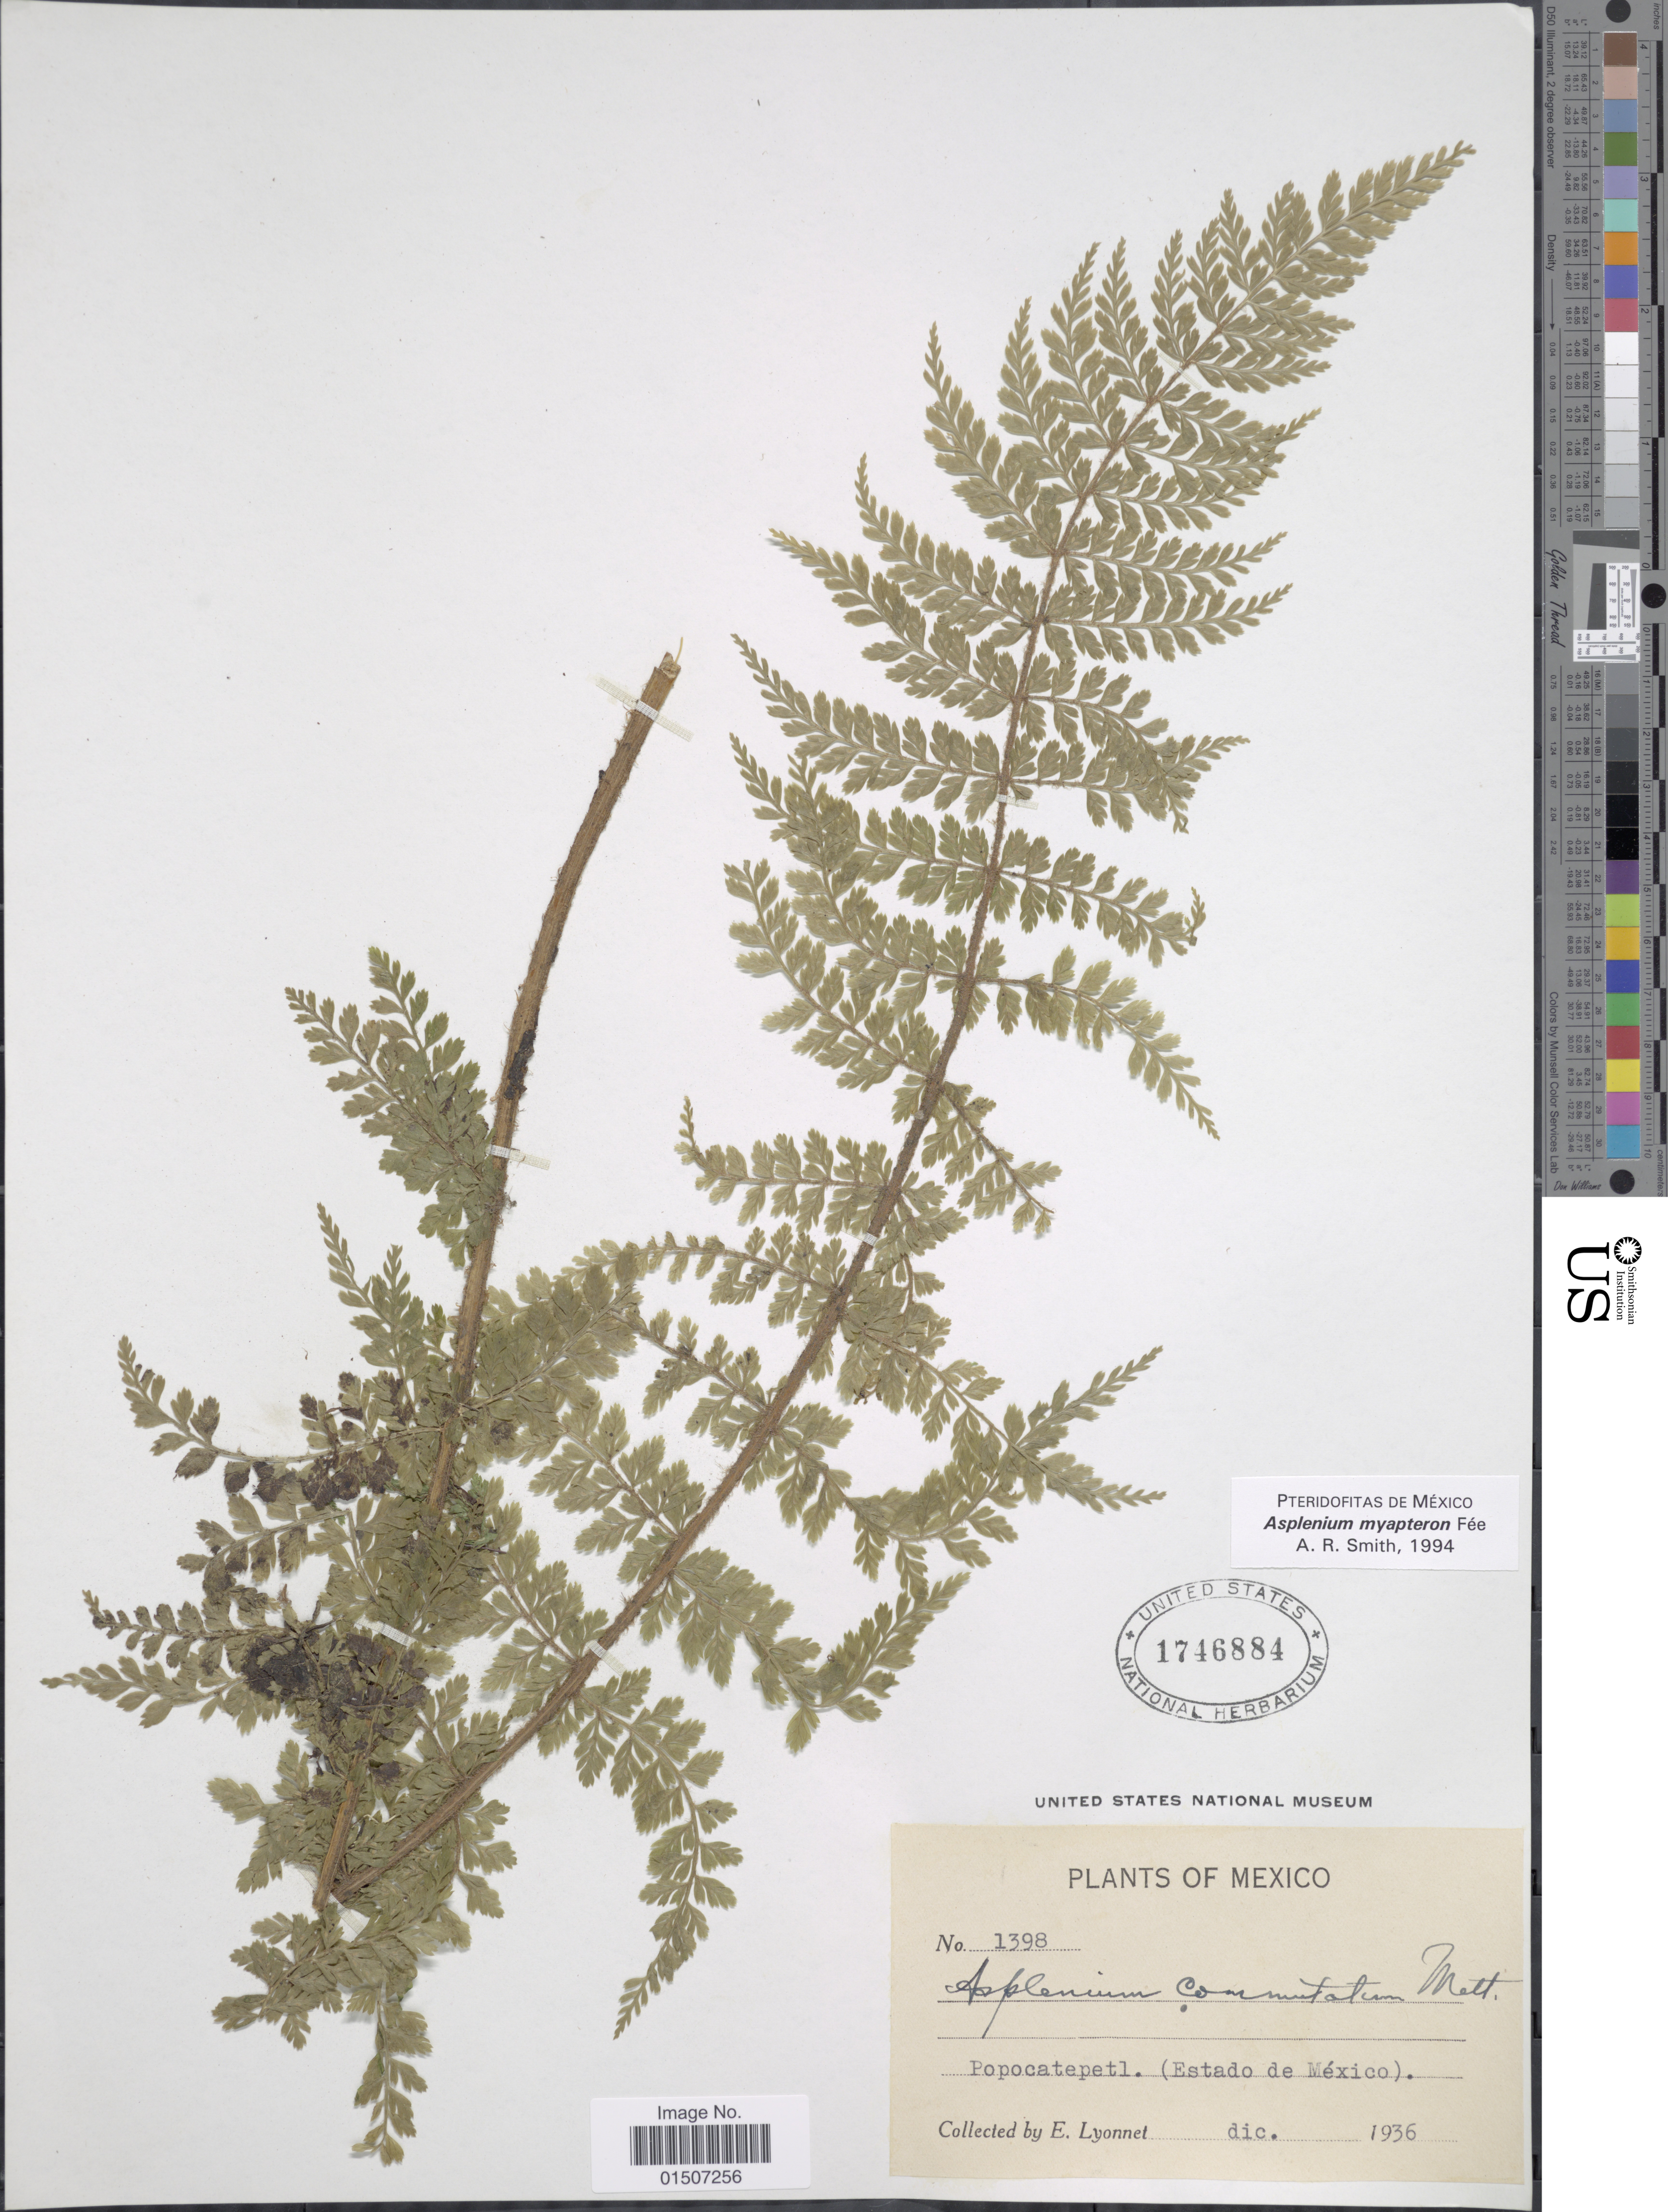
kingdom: Plantae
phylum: Tracheophyta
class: Polypodiopsida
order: Polypodiales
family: Aspleniaceae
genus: Asplenium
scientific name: Asplenium myapteron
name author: Fée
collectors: E. Lyonnet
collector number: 1398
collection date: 1936-12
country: Mexico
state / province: México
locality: Popocatepetl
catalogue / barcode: US 1746884